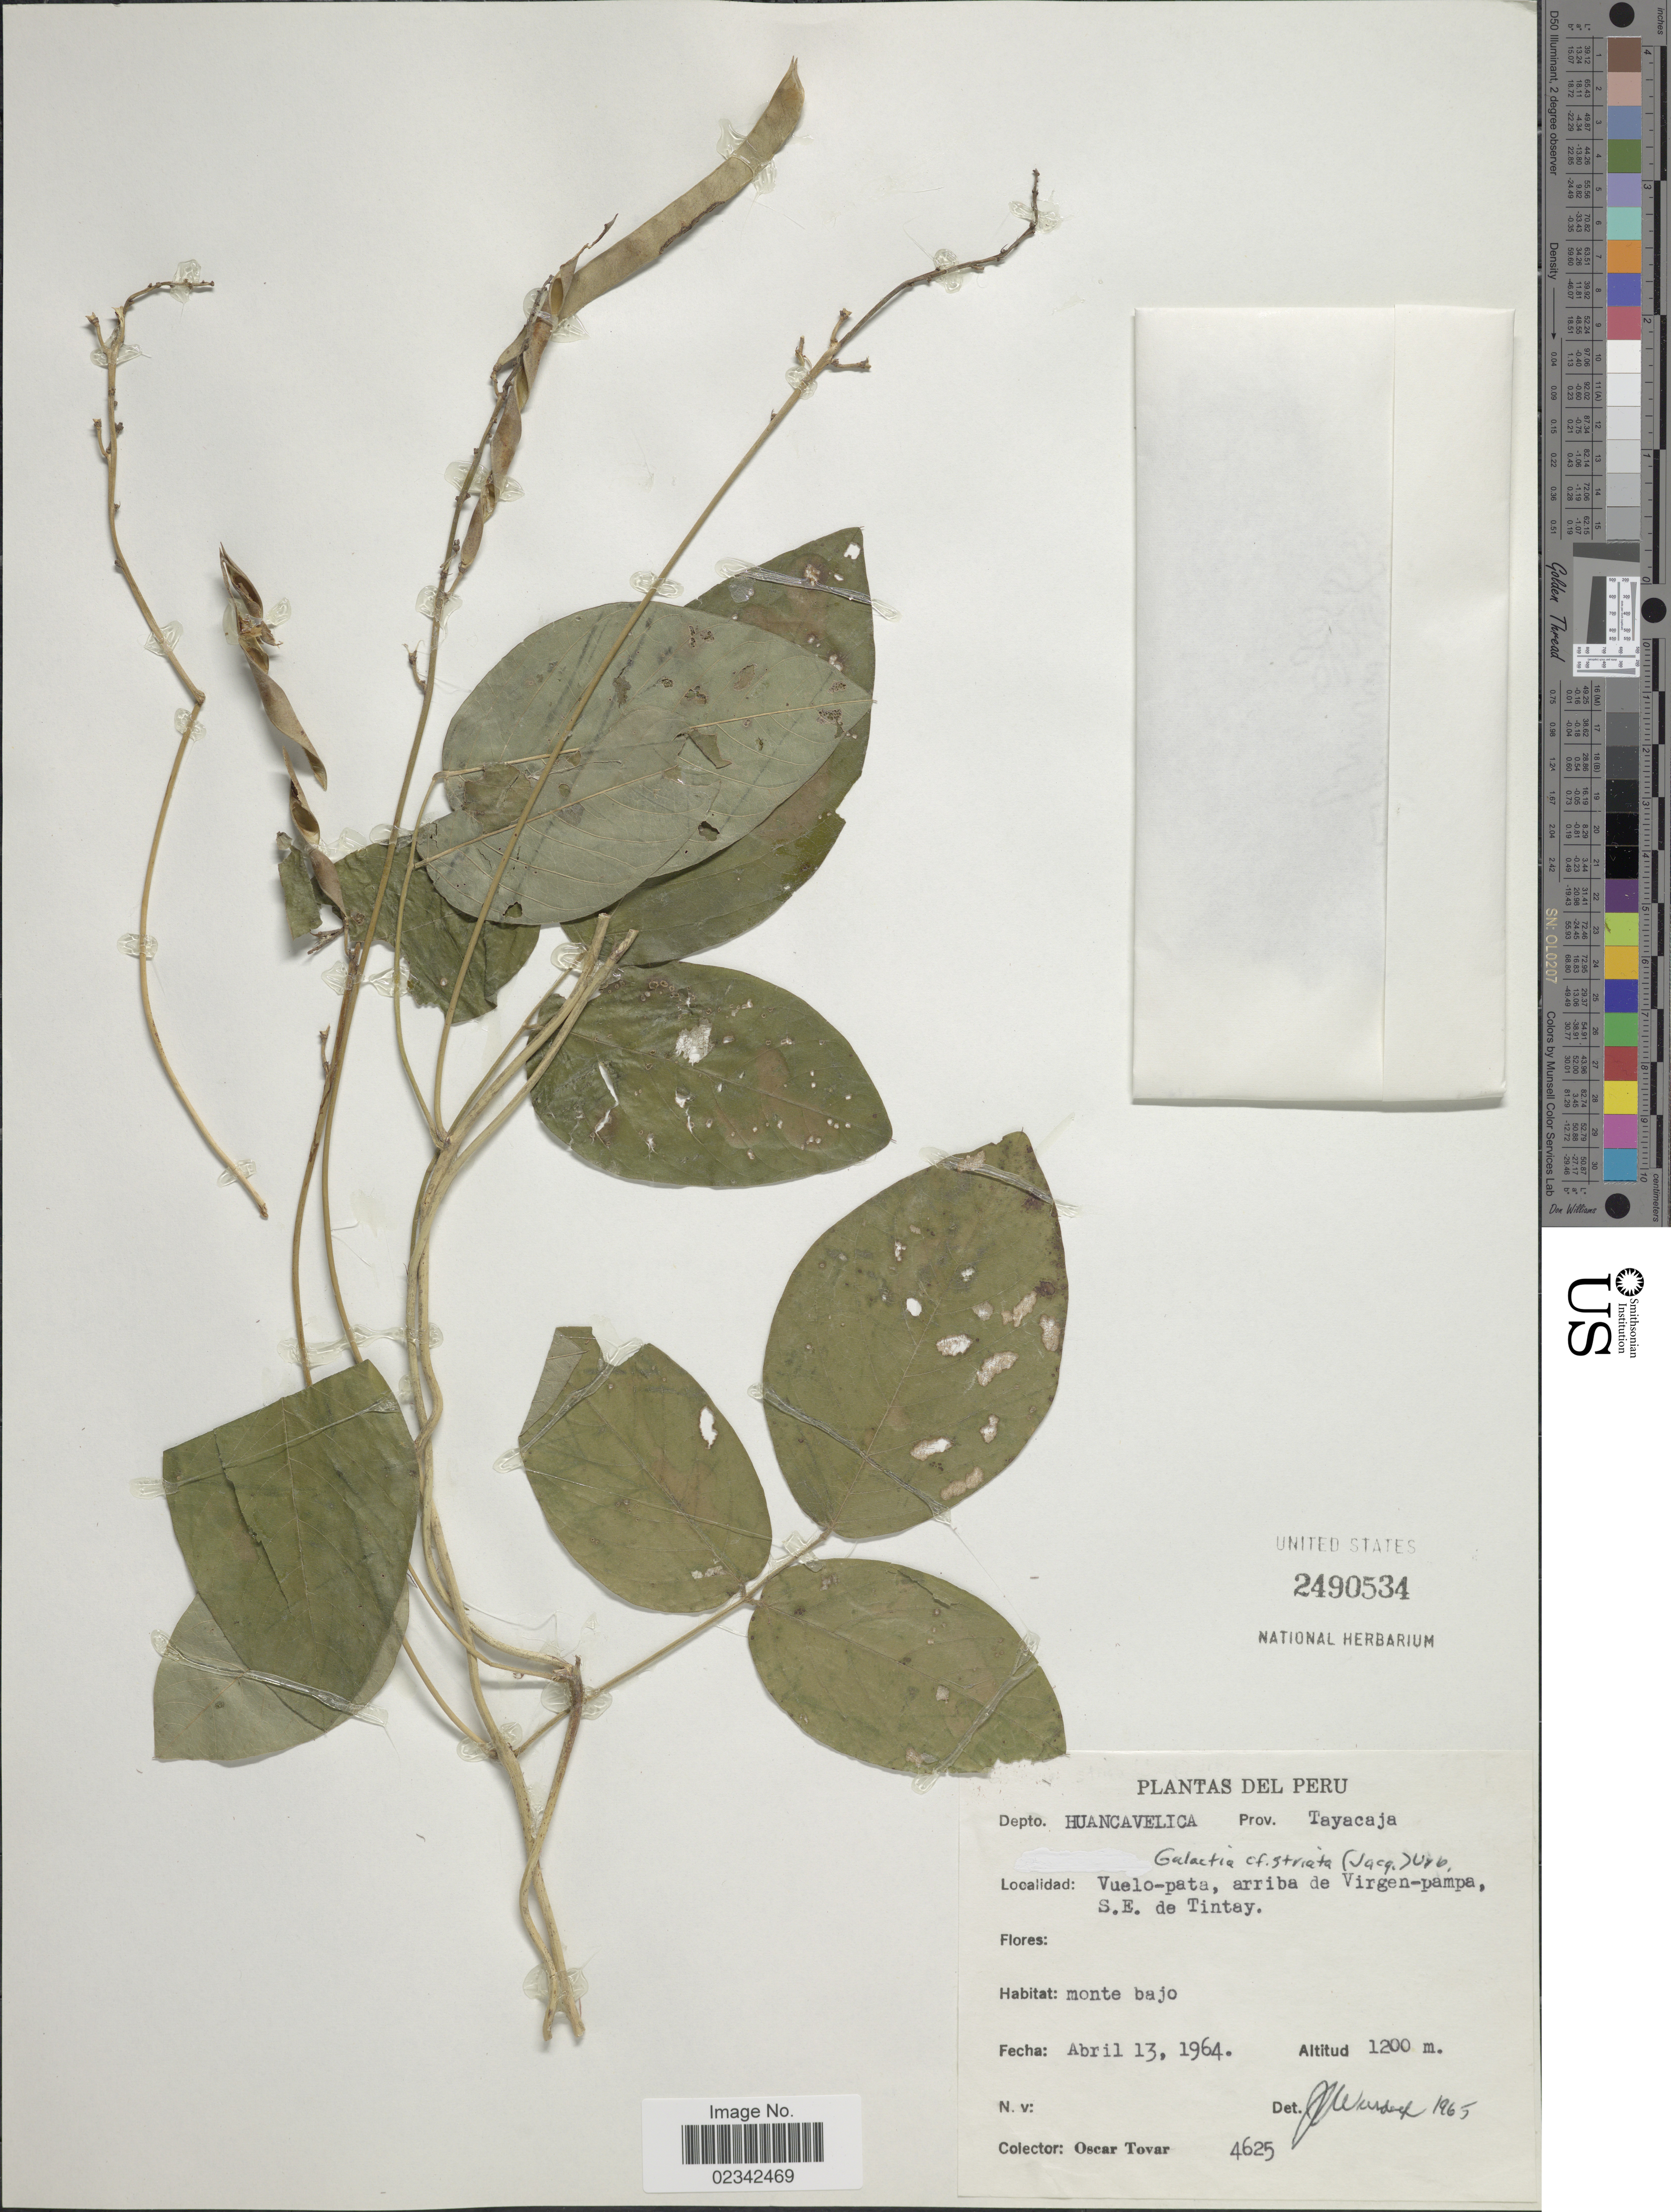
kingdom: Plantae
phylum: Tracheophyta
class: Magnoliopsida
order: Fabales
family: Fabaceae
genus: Galactia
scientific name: Galactia striata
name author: (Jacq.) Urb.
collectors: Ó. Tovar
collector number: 4625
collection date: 1964-04-13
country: Peru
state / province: Huancavelica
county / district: Tayacaja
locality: Prov. Tayacaja, Vuelo-pata, arriba de Virgen-pampa, S.E. de Tintay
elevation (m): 1200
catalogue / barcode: US 2490534